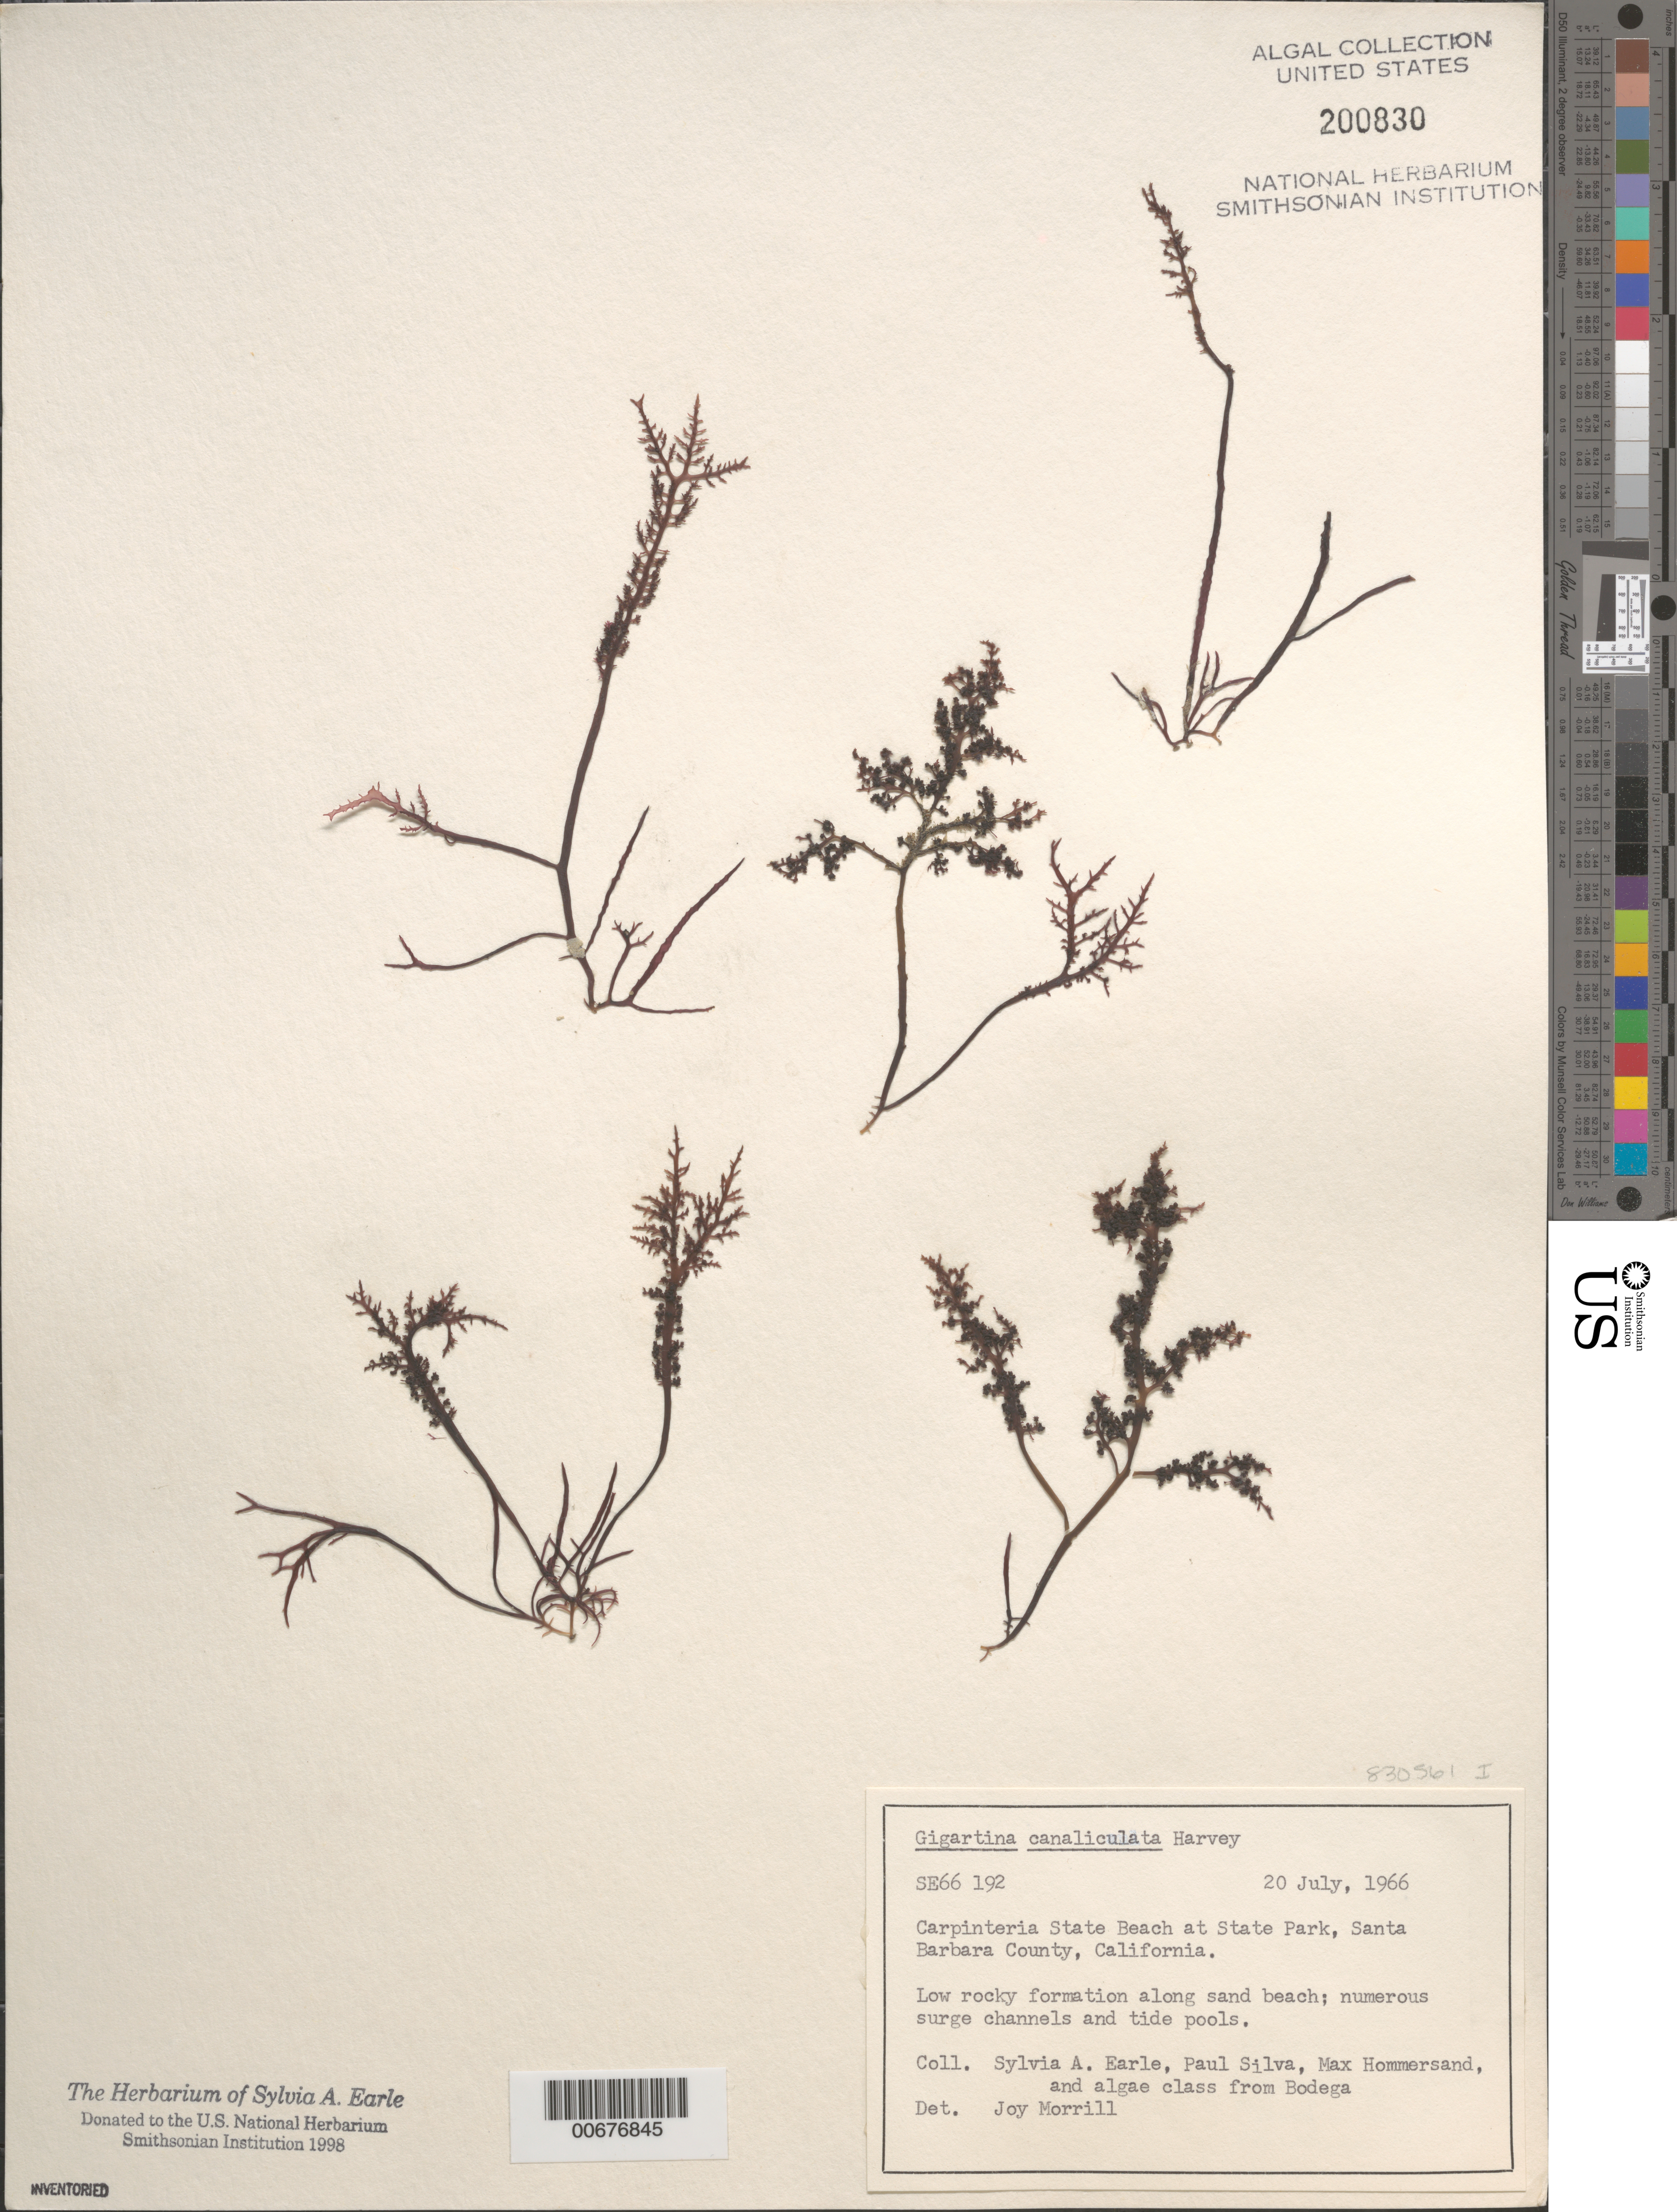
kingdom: Plantae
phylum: Rhodophyta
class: Florideophyceae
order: Gigartinales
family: Gigartinaceae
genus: Chondracanthus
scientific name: Chondracanthus canaliculatus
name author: (Harv.) Guiry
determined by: Algae name updating Project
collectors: S. A. Earle, P. C. Silva, M. H. Hommersand & Bodega Algae Class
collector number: SE 66192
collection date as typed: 20 Jul 1966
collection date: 1966-07-20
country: United States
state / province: California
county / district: Santa Barbara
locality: Carpinteria State Beach, State Park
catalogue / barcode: US 200830